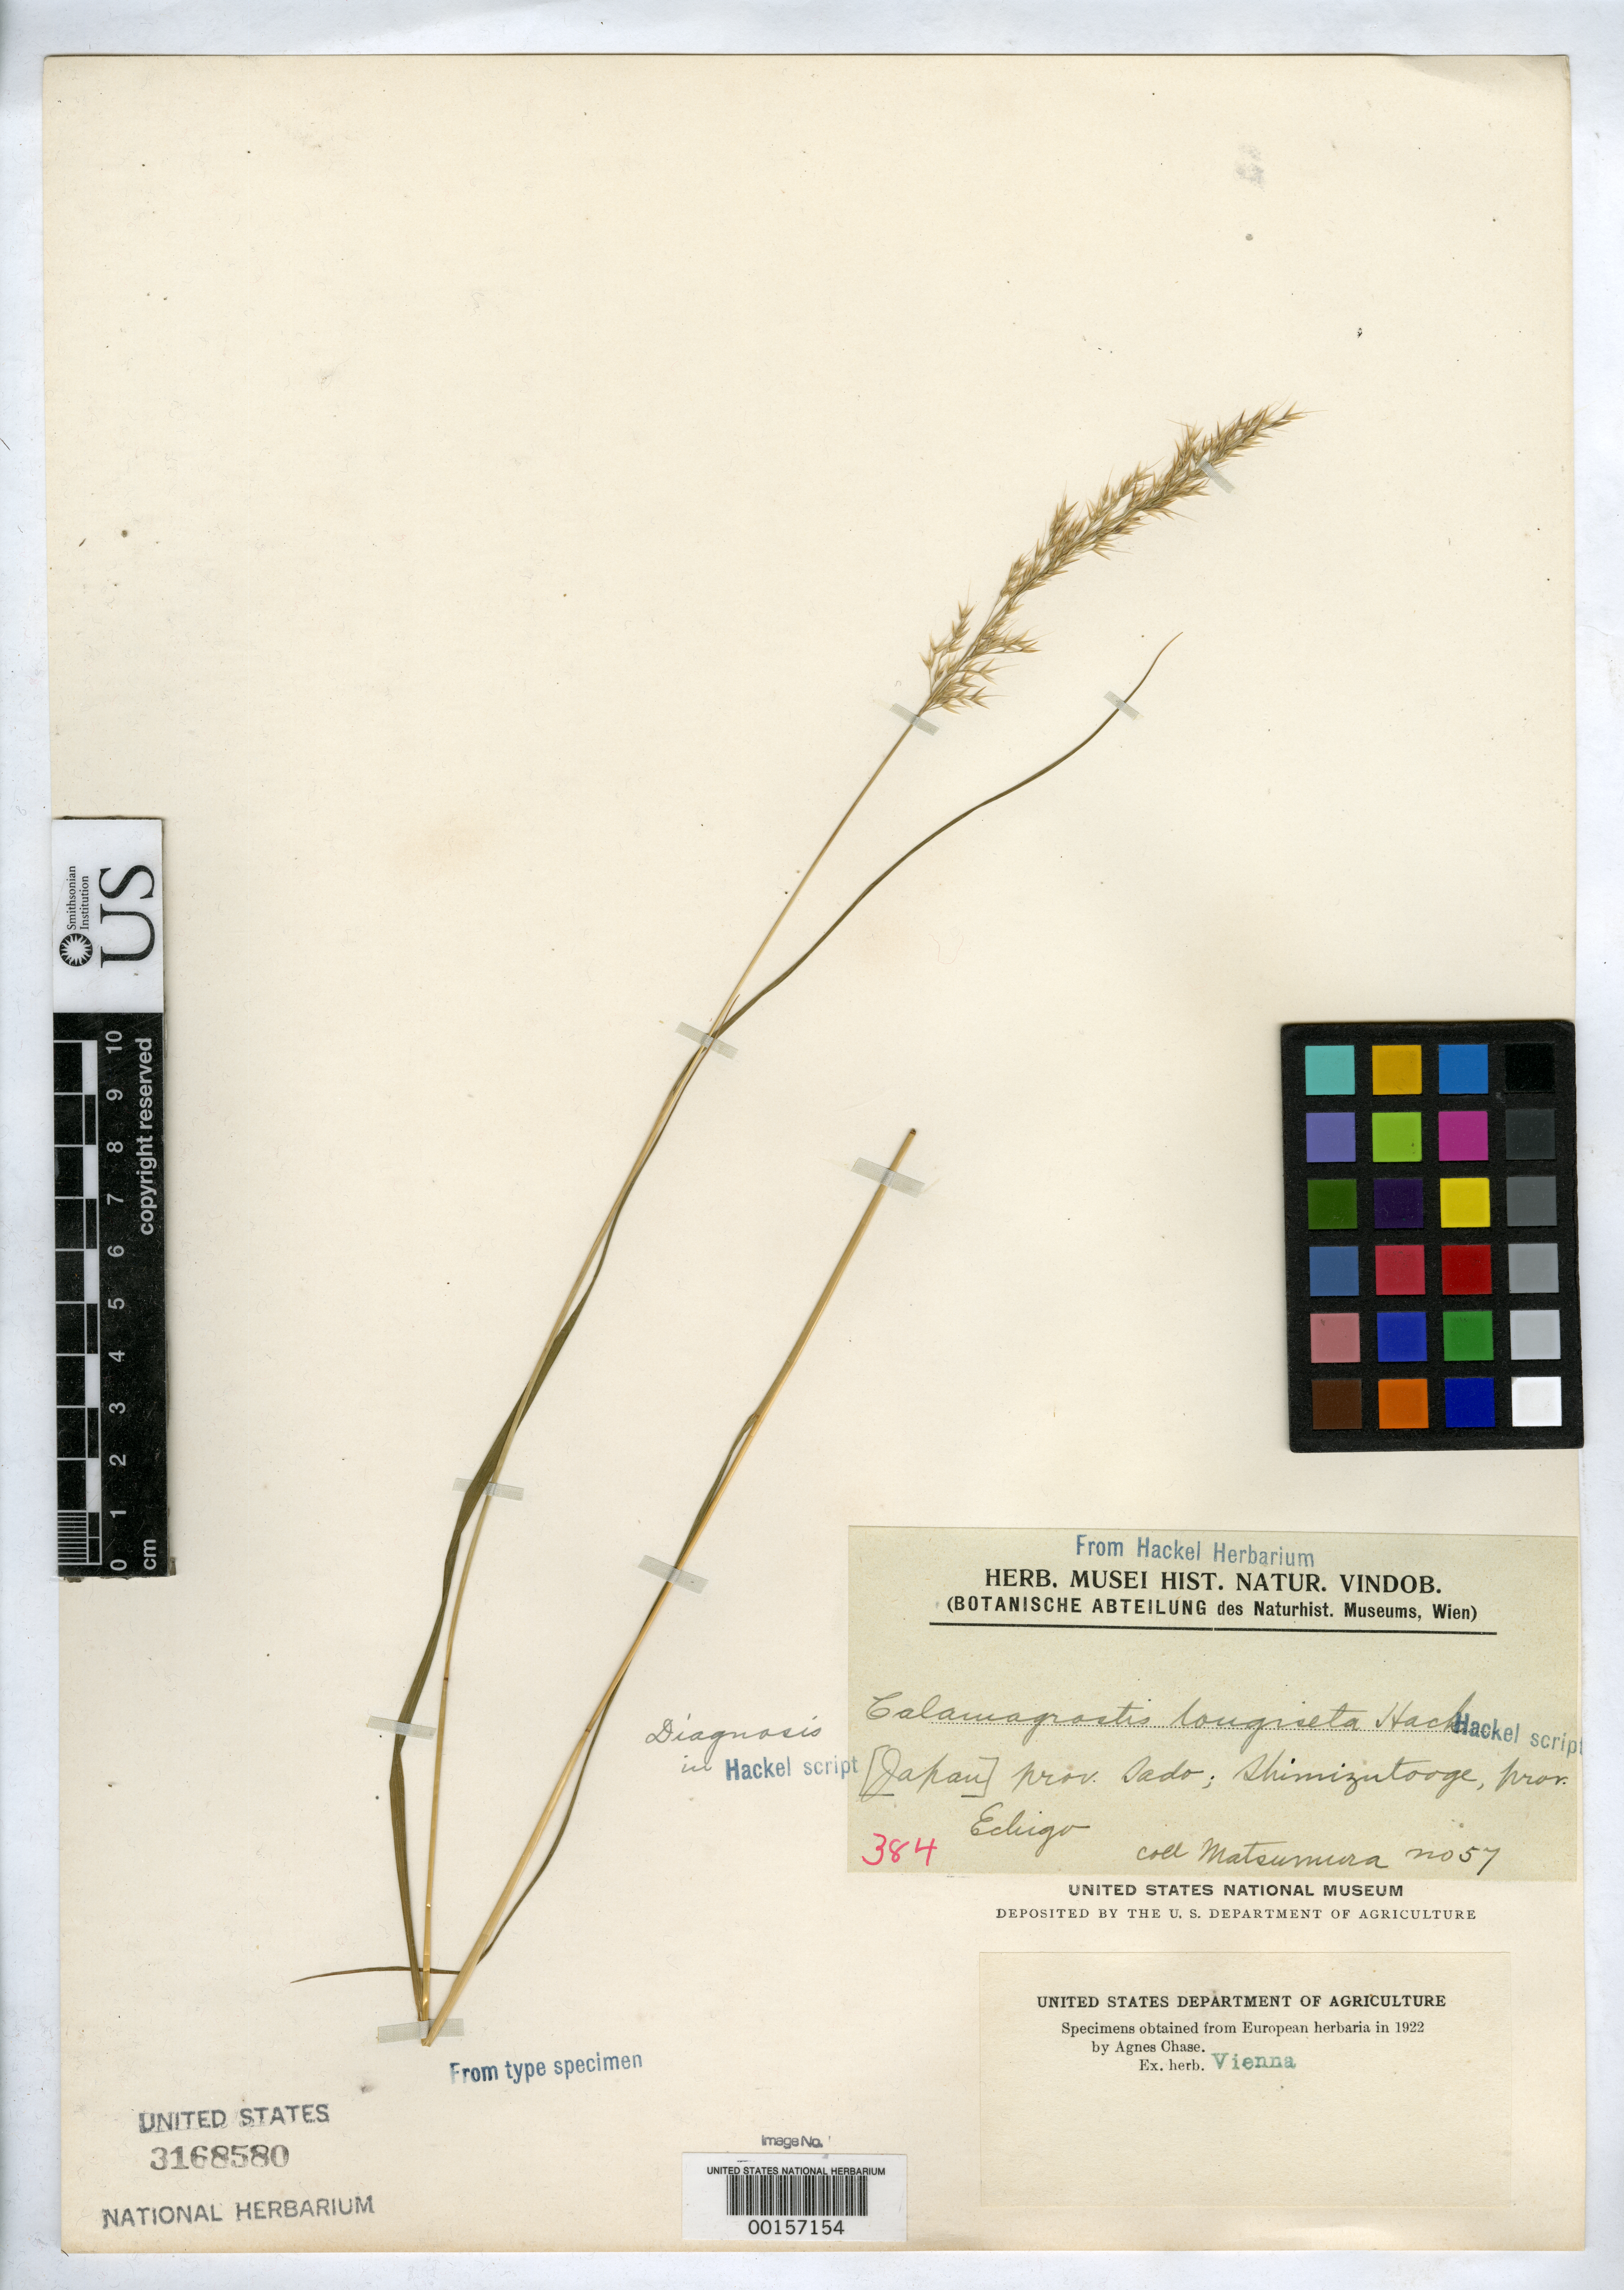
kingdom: Plantae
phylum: Tracheophyta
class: Liliopsida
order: Poales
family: Poaceae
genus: Calamagrostis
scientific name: Calamagrostis longiseta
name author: Hack.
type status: Type Fragment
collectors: J. Matsumura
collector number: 57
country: Japan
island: Sadi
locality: Shimizutooge, Prov. Echigo.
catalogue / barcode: US 3168580